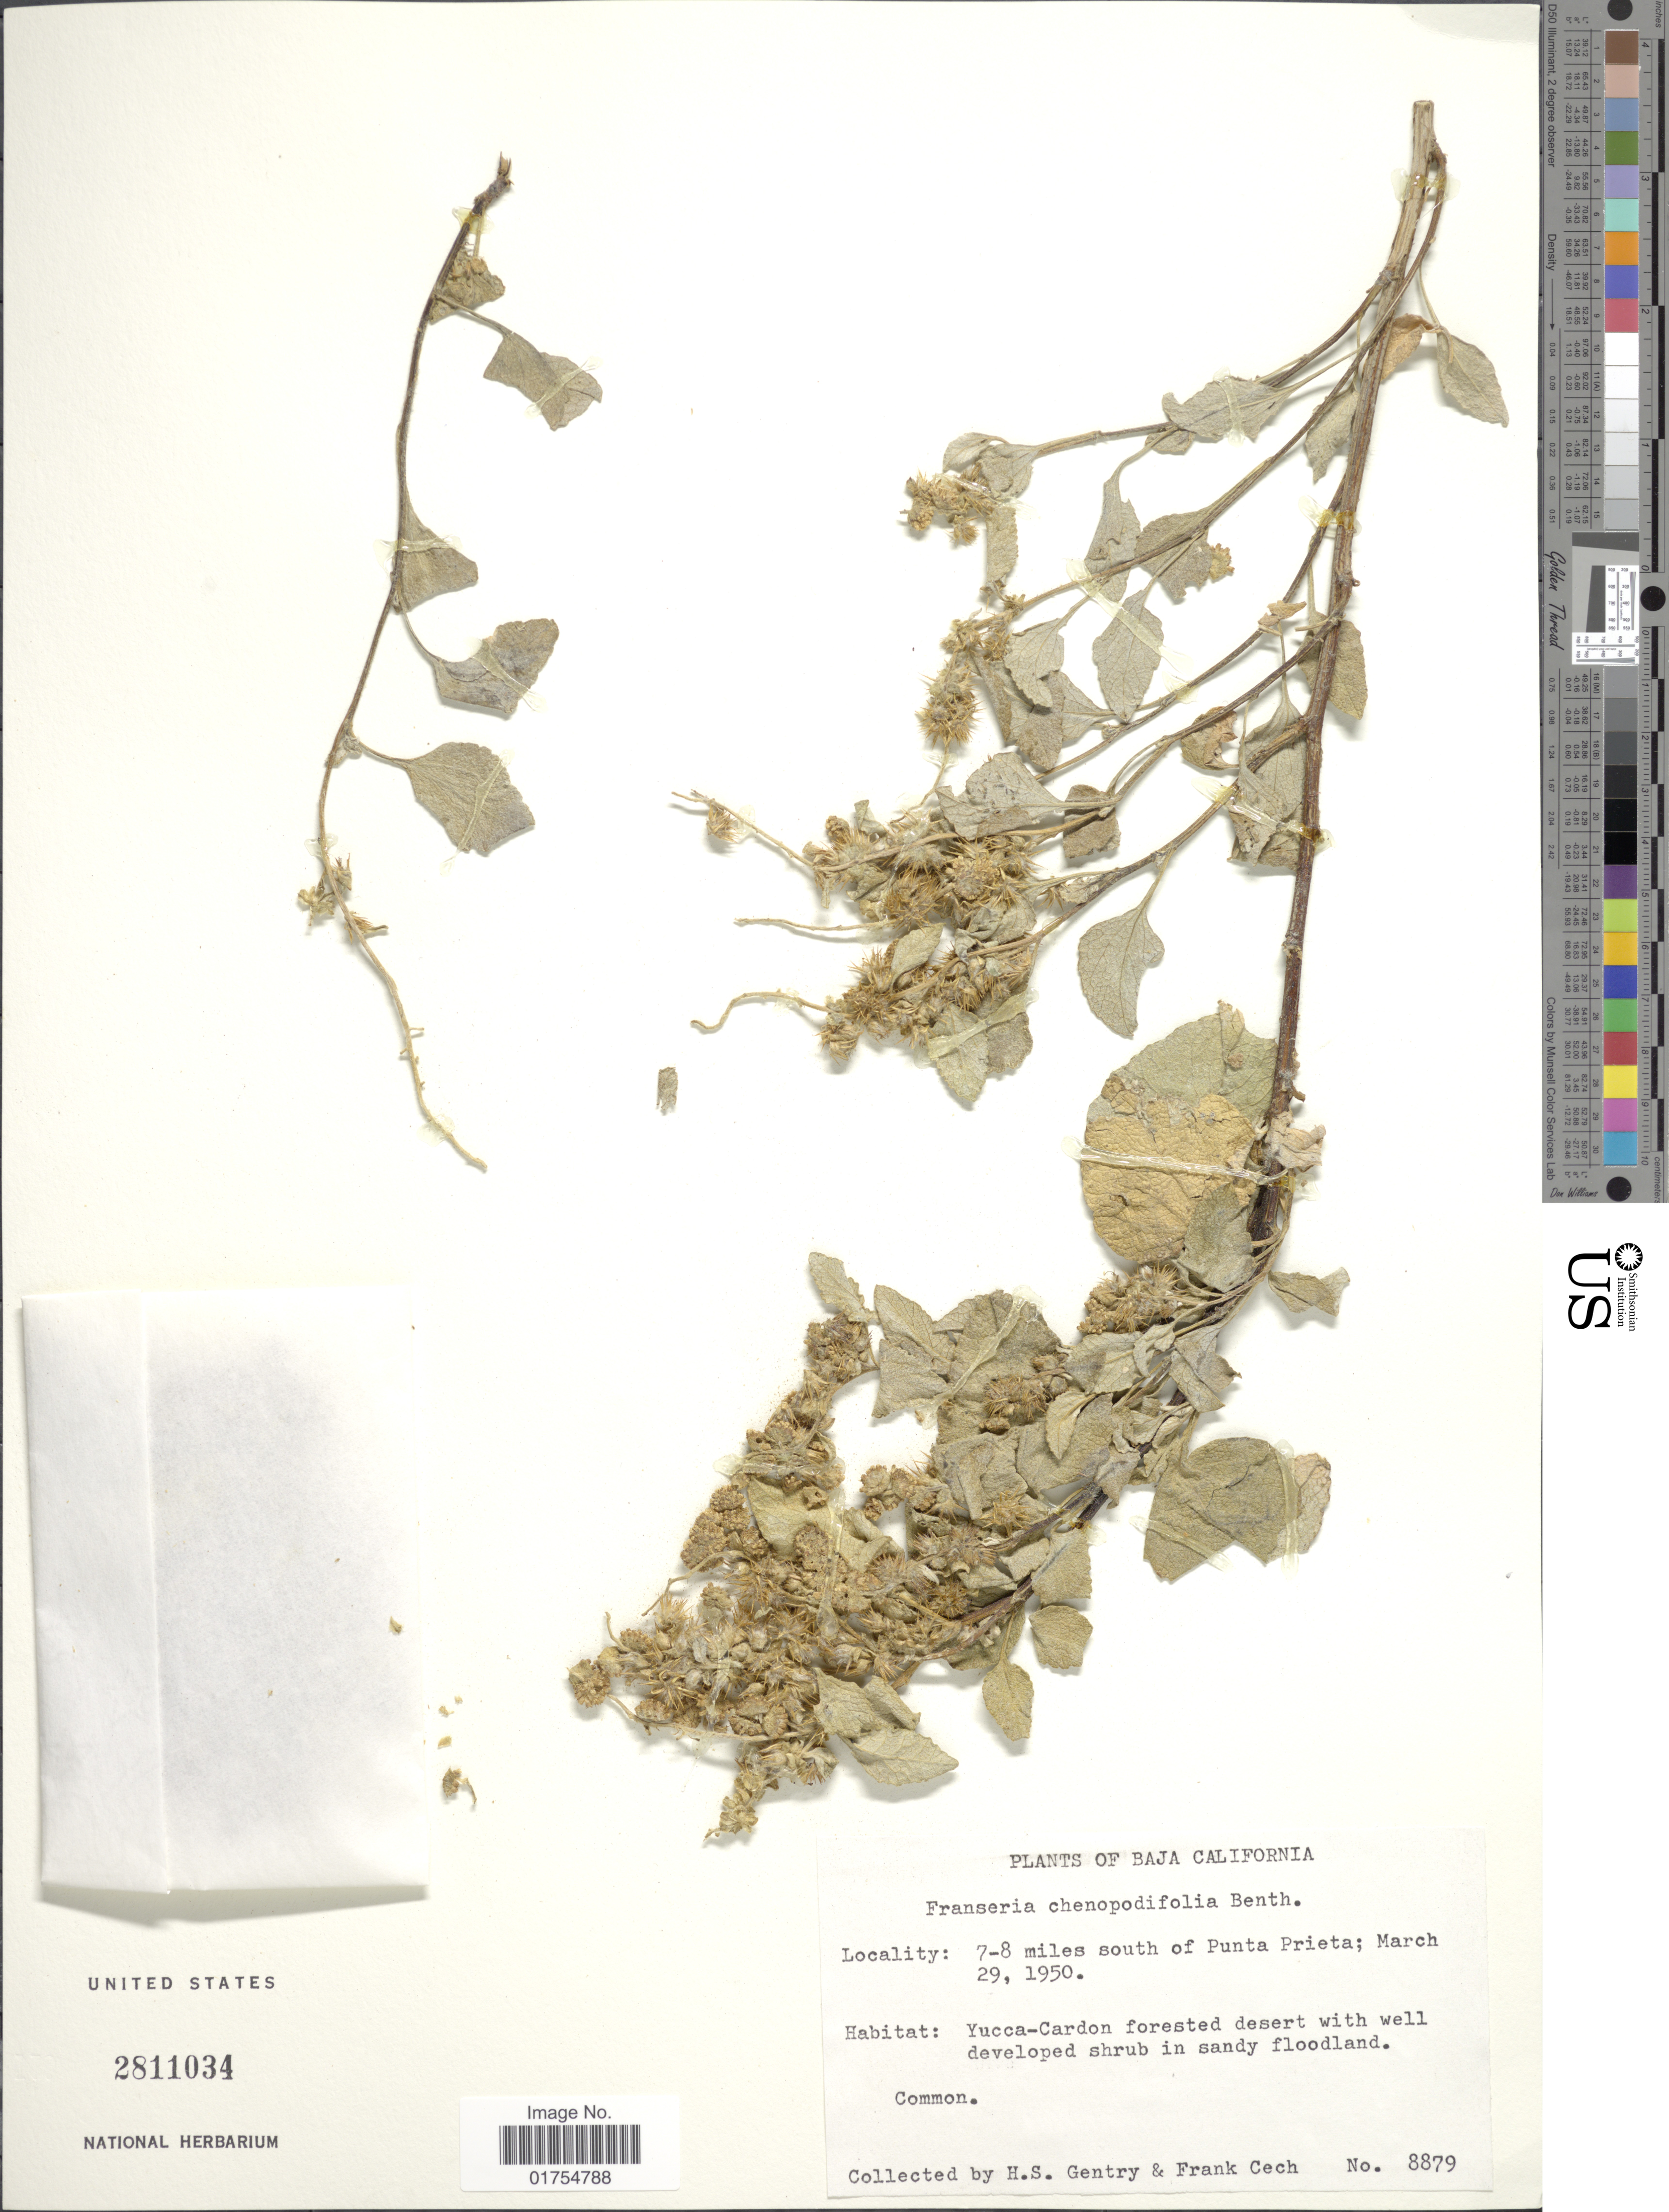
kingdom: Plantae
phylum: Tracheophyta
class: Magnoliopsida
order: Asterales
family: Asteraceae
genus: Franseria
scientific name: Franseria chenopodiifolia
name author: Benth.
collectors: H. S. Gentry & F. Cech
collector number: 8879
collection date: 1950-03-29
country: Mexico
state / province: Baja California Norte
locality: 7-8 miles south of Punta Prieta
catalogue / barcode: US 2811034